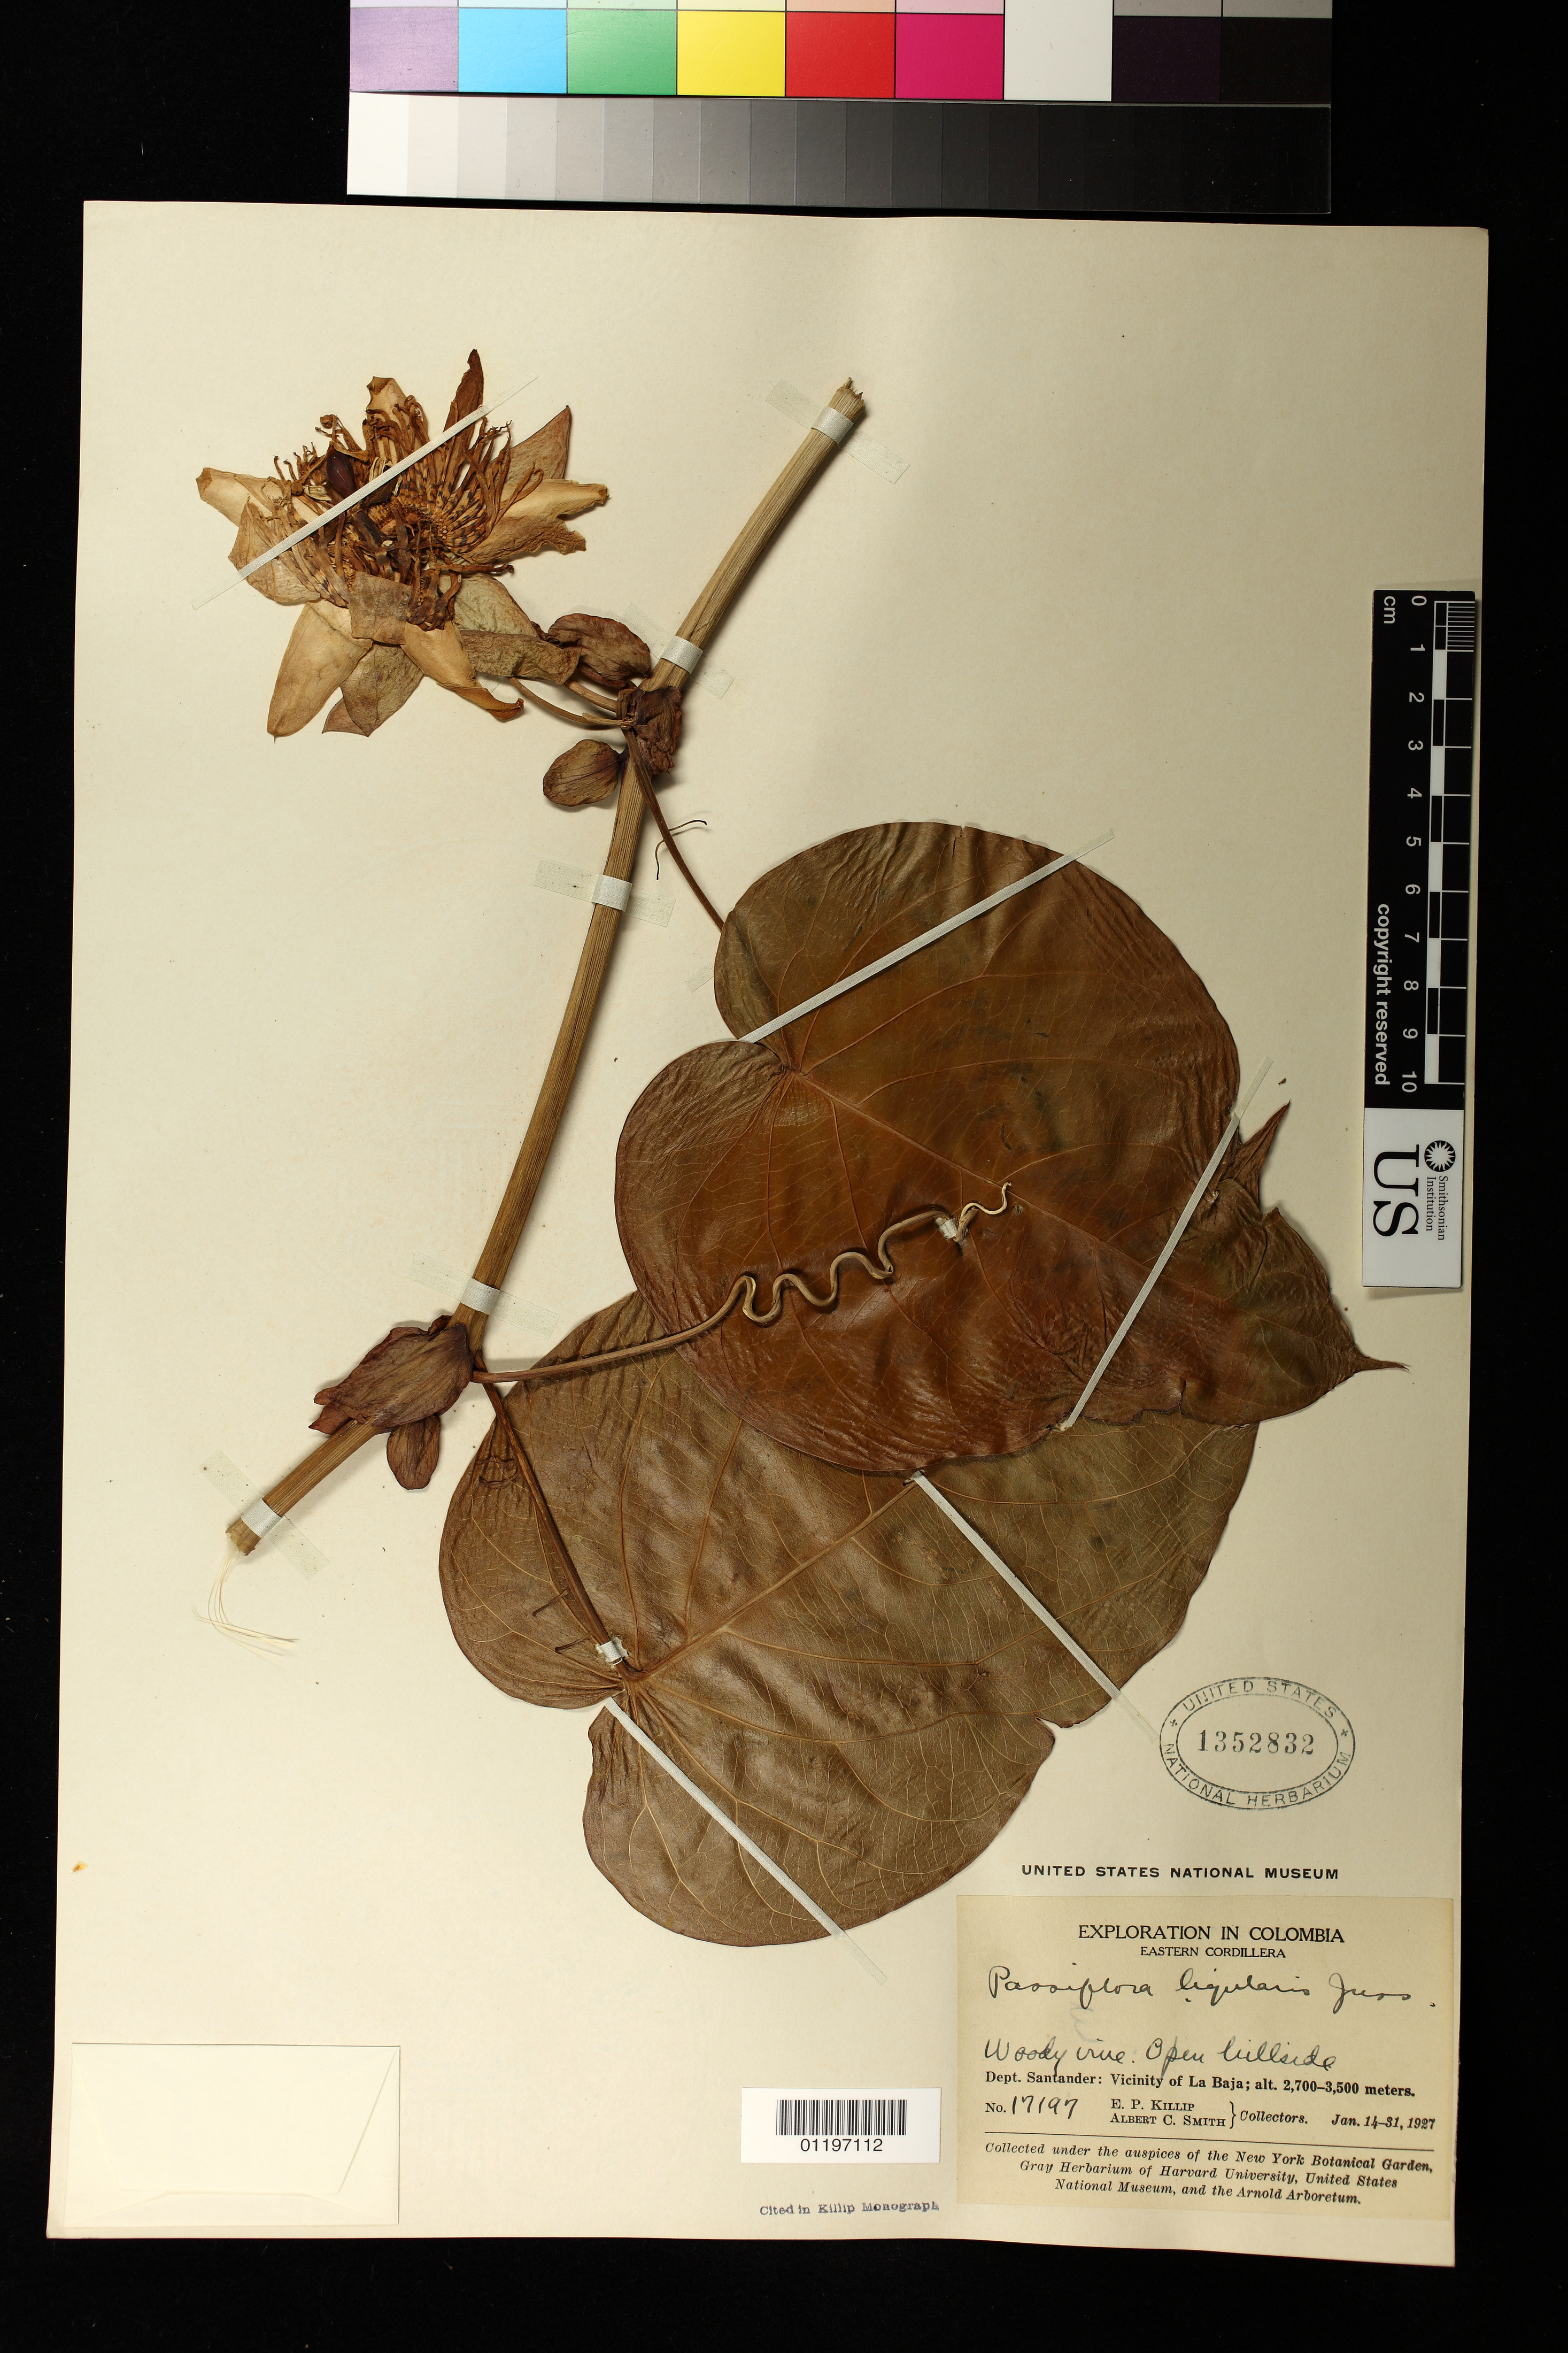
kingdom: Plantae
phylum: Tracheophyta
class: Magnoliopsida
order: Malpighiales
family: Passifloraceae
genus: Passiflora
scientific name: Passiflora ligularis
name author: Juss.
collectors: E. P. Killip & A. C. Smith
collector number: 17197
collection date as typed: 14 Jan 1927 to 31 Jan 1927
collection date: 1927-01-14/1927-01-31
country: Colombia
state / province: Santander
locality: Eastern Cordillera. Vicinity of La Baja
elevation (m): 2700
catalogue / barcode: US 1352832